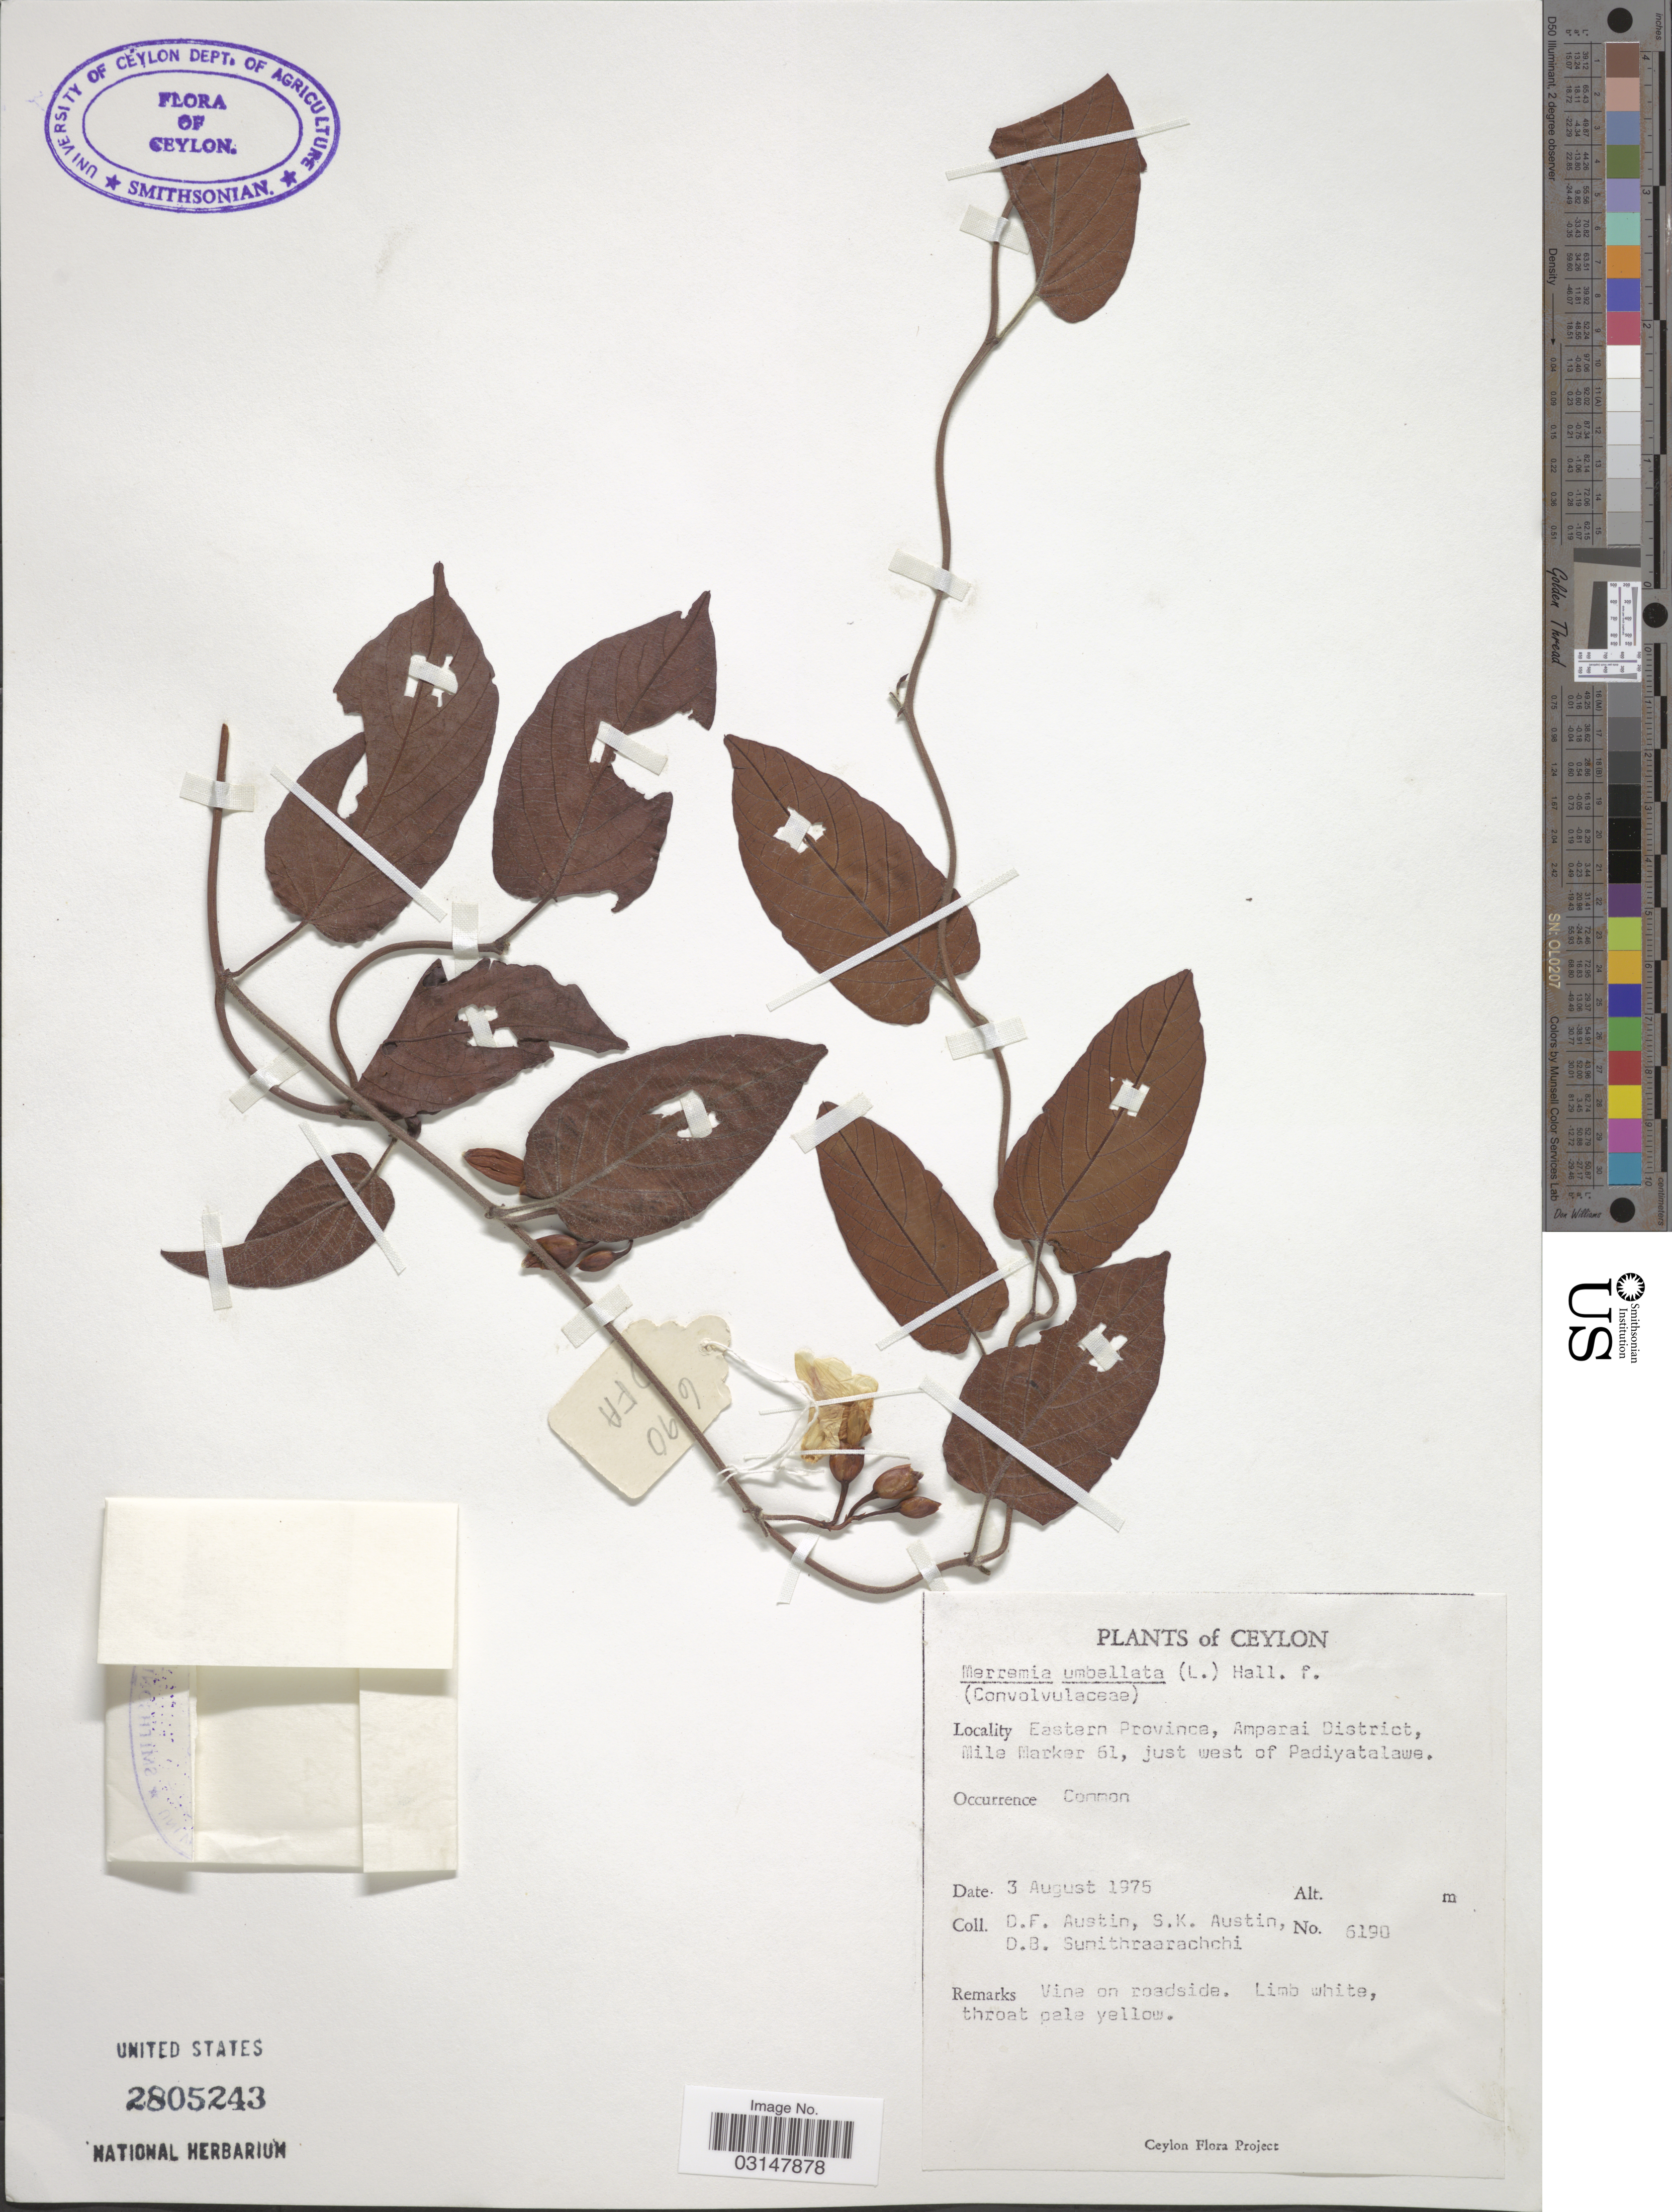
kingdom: Plantae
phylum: Tracheophyta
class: Magnoliopsida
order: Solanales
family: Convolvulaceae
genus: Camonea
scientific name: Camonea pilosa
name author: (Houtt.) A. R. Simões & Staples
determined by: Strong, Mark T., (BOT), Smithsonian Institution - National Museum of Natural History (UNITED STATES)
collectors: D. Austin, S. Austin & D. B. Sumithraarachchi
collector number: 6190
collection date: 1975-08-03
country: Sri Lanka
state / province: Eastern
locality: Ceylon. Amparai District, Mile Marker 61, just west of Padiyatalawe.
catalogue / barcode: US 2805243